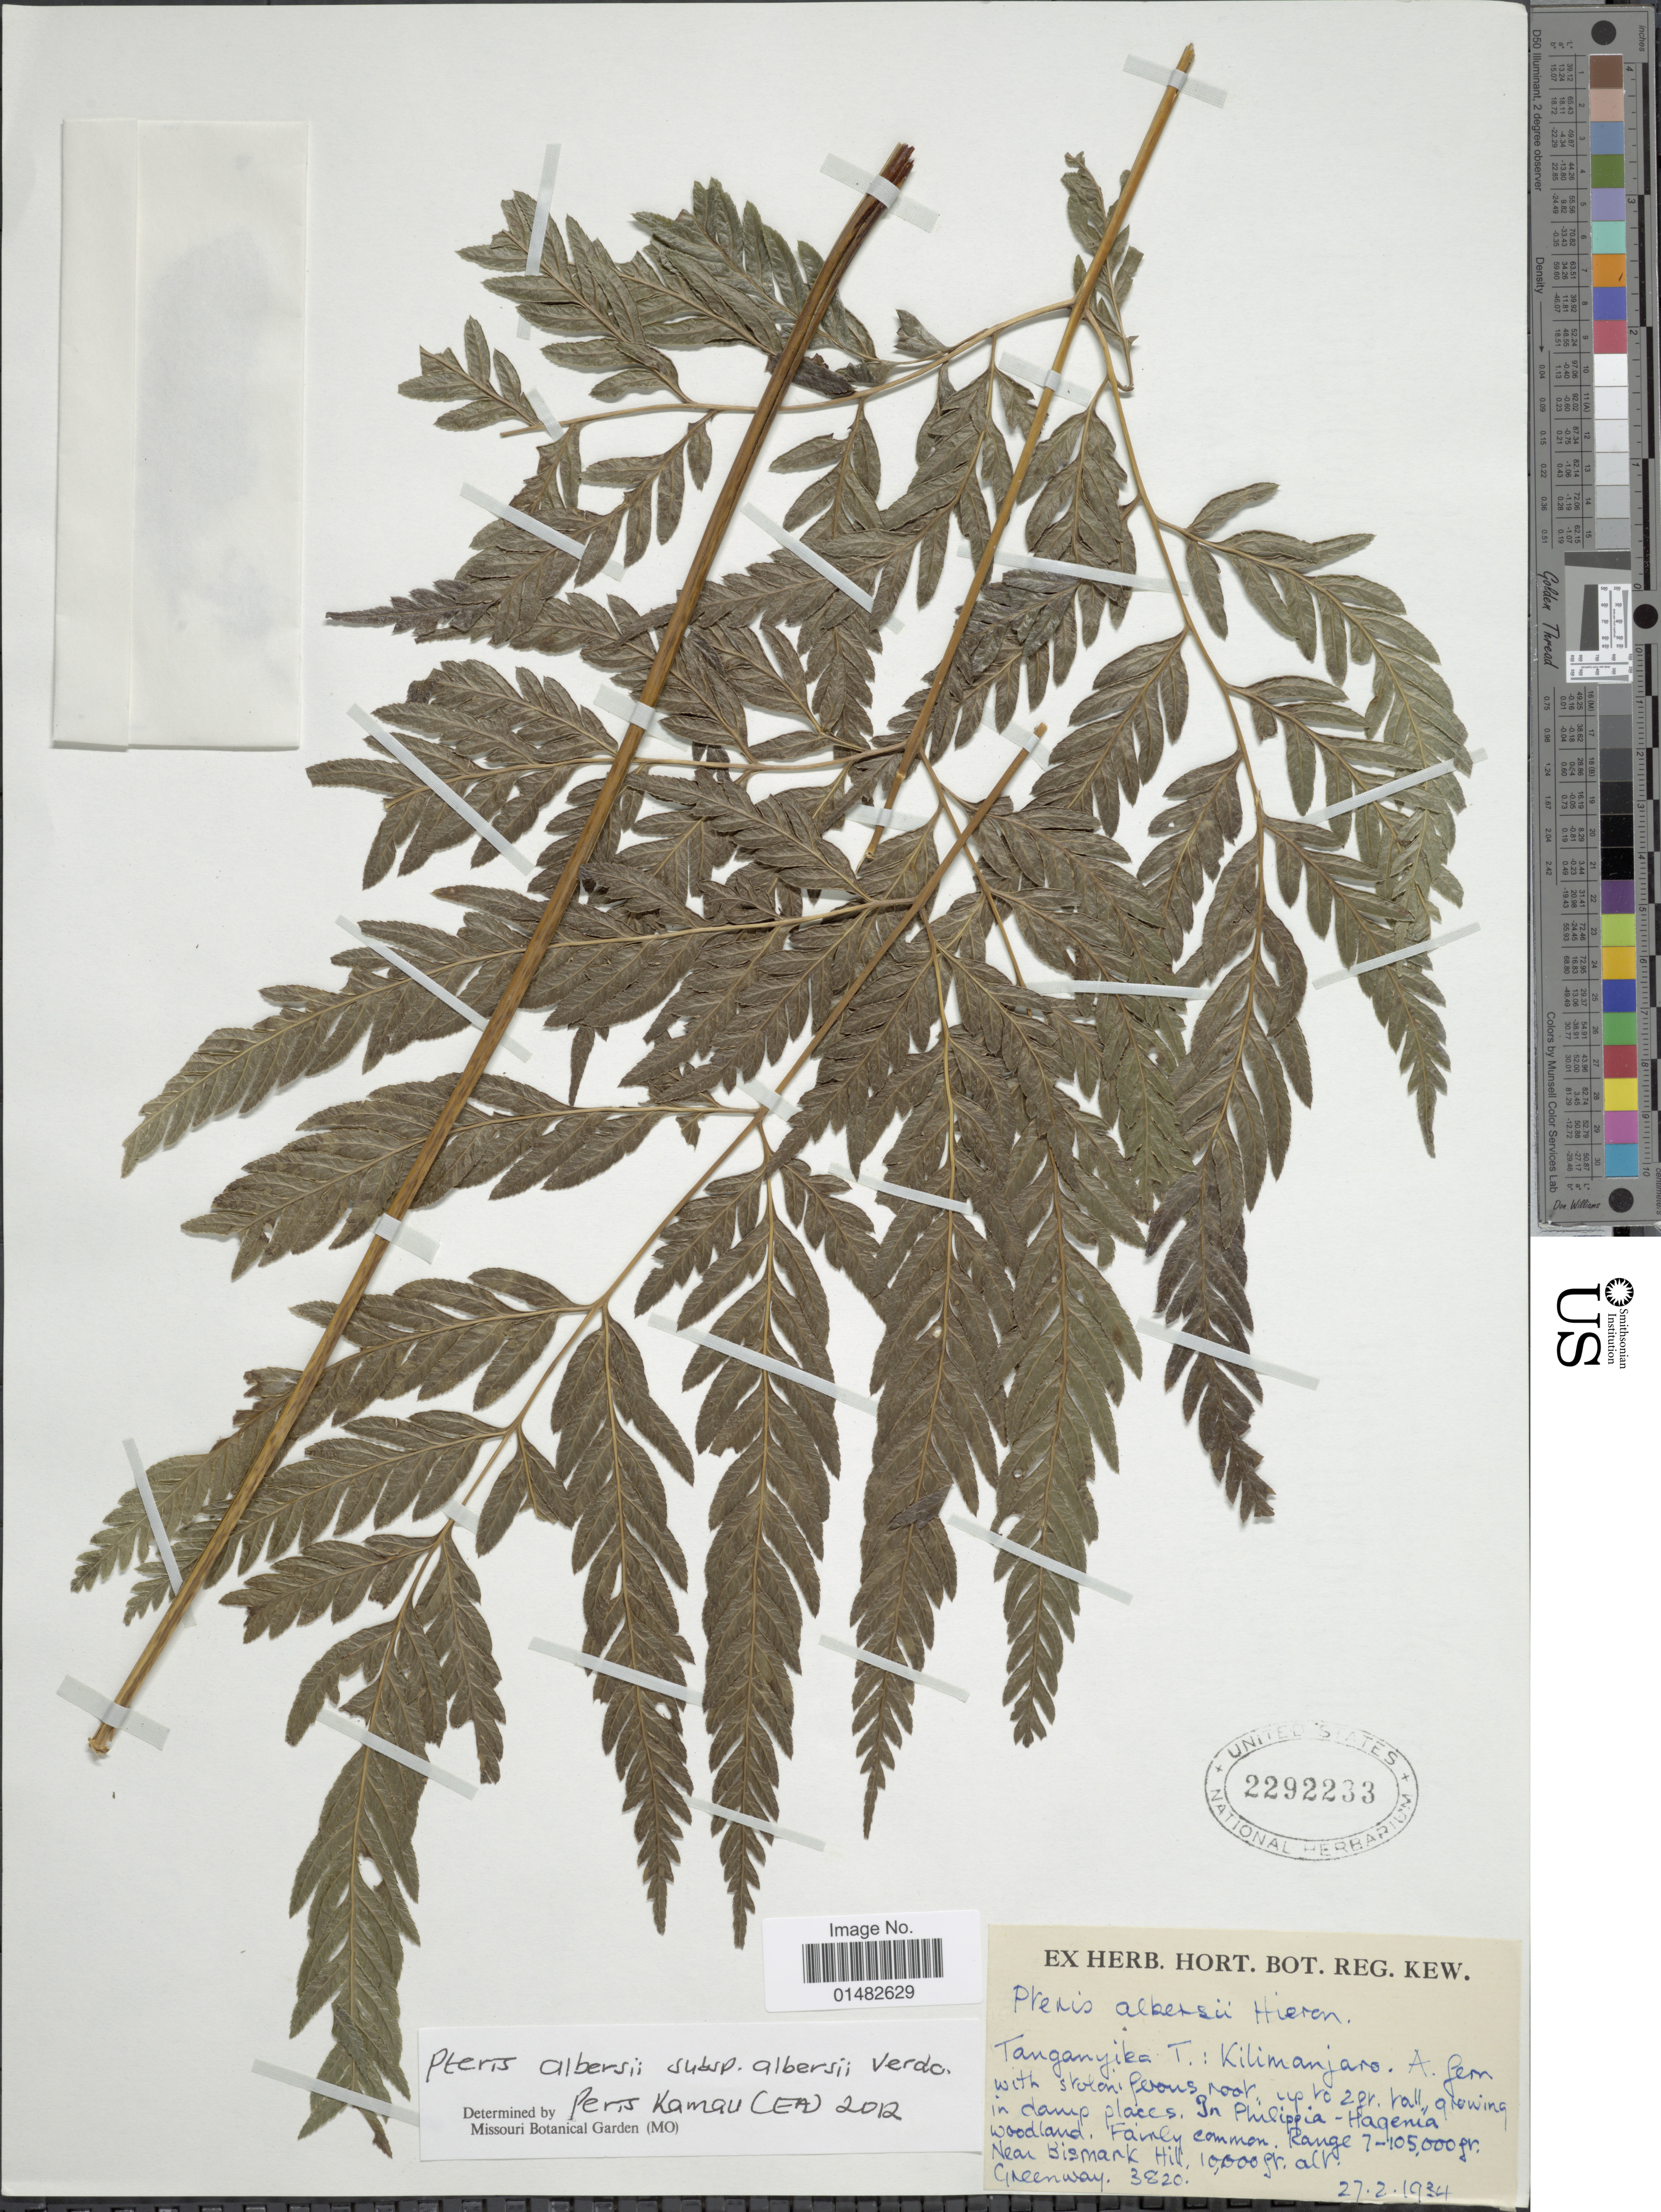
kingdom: Plantae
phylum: Tracheophyta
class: Polypodiopsida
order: Polypodiales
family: Pteridaceae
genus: Pteris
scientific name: Pteris albersii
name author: Hieron.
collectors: Greenway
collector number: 3820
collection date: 1934-02-27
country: Tanzania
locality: Tanganyika T., Kilimanjaro A. Near Bismark Hill.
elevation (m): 3048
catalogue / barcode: US 2292233